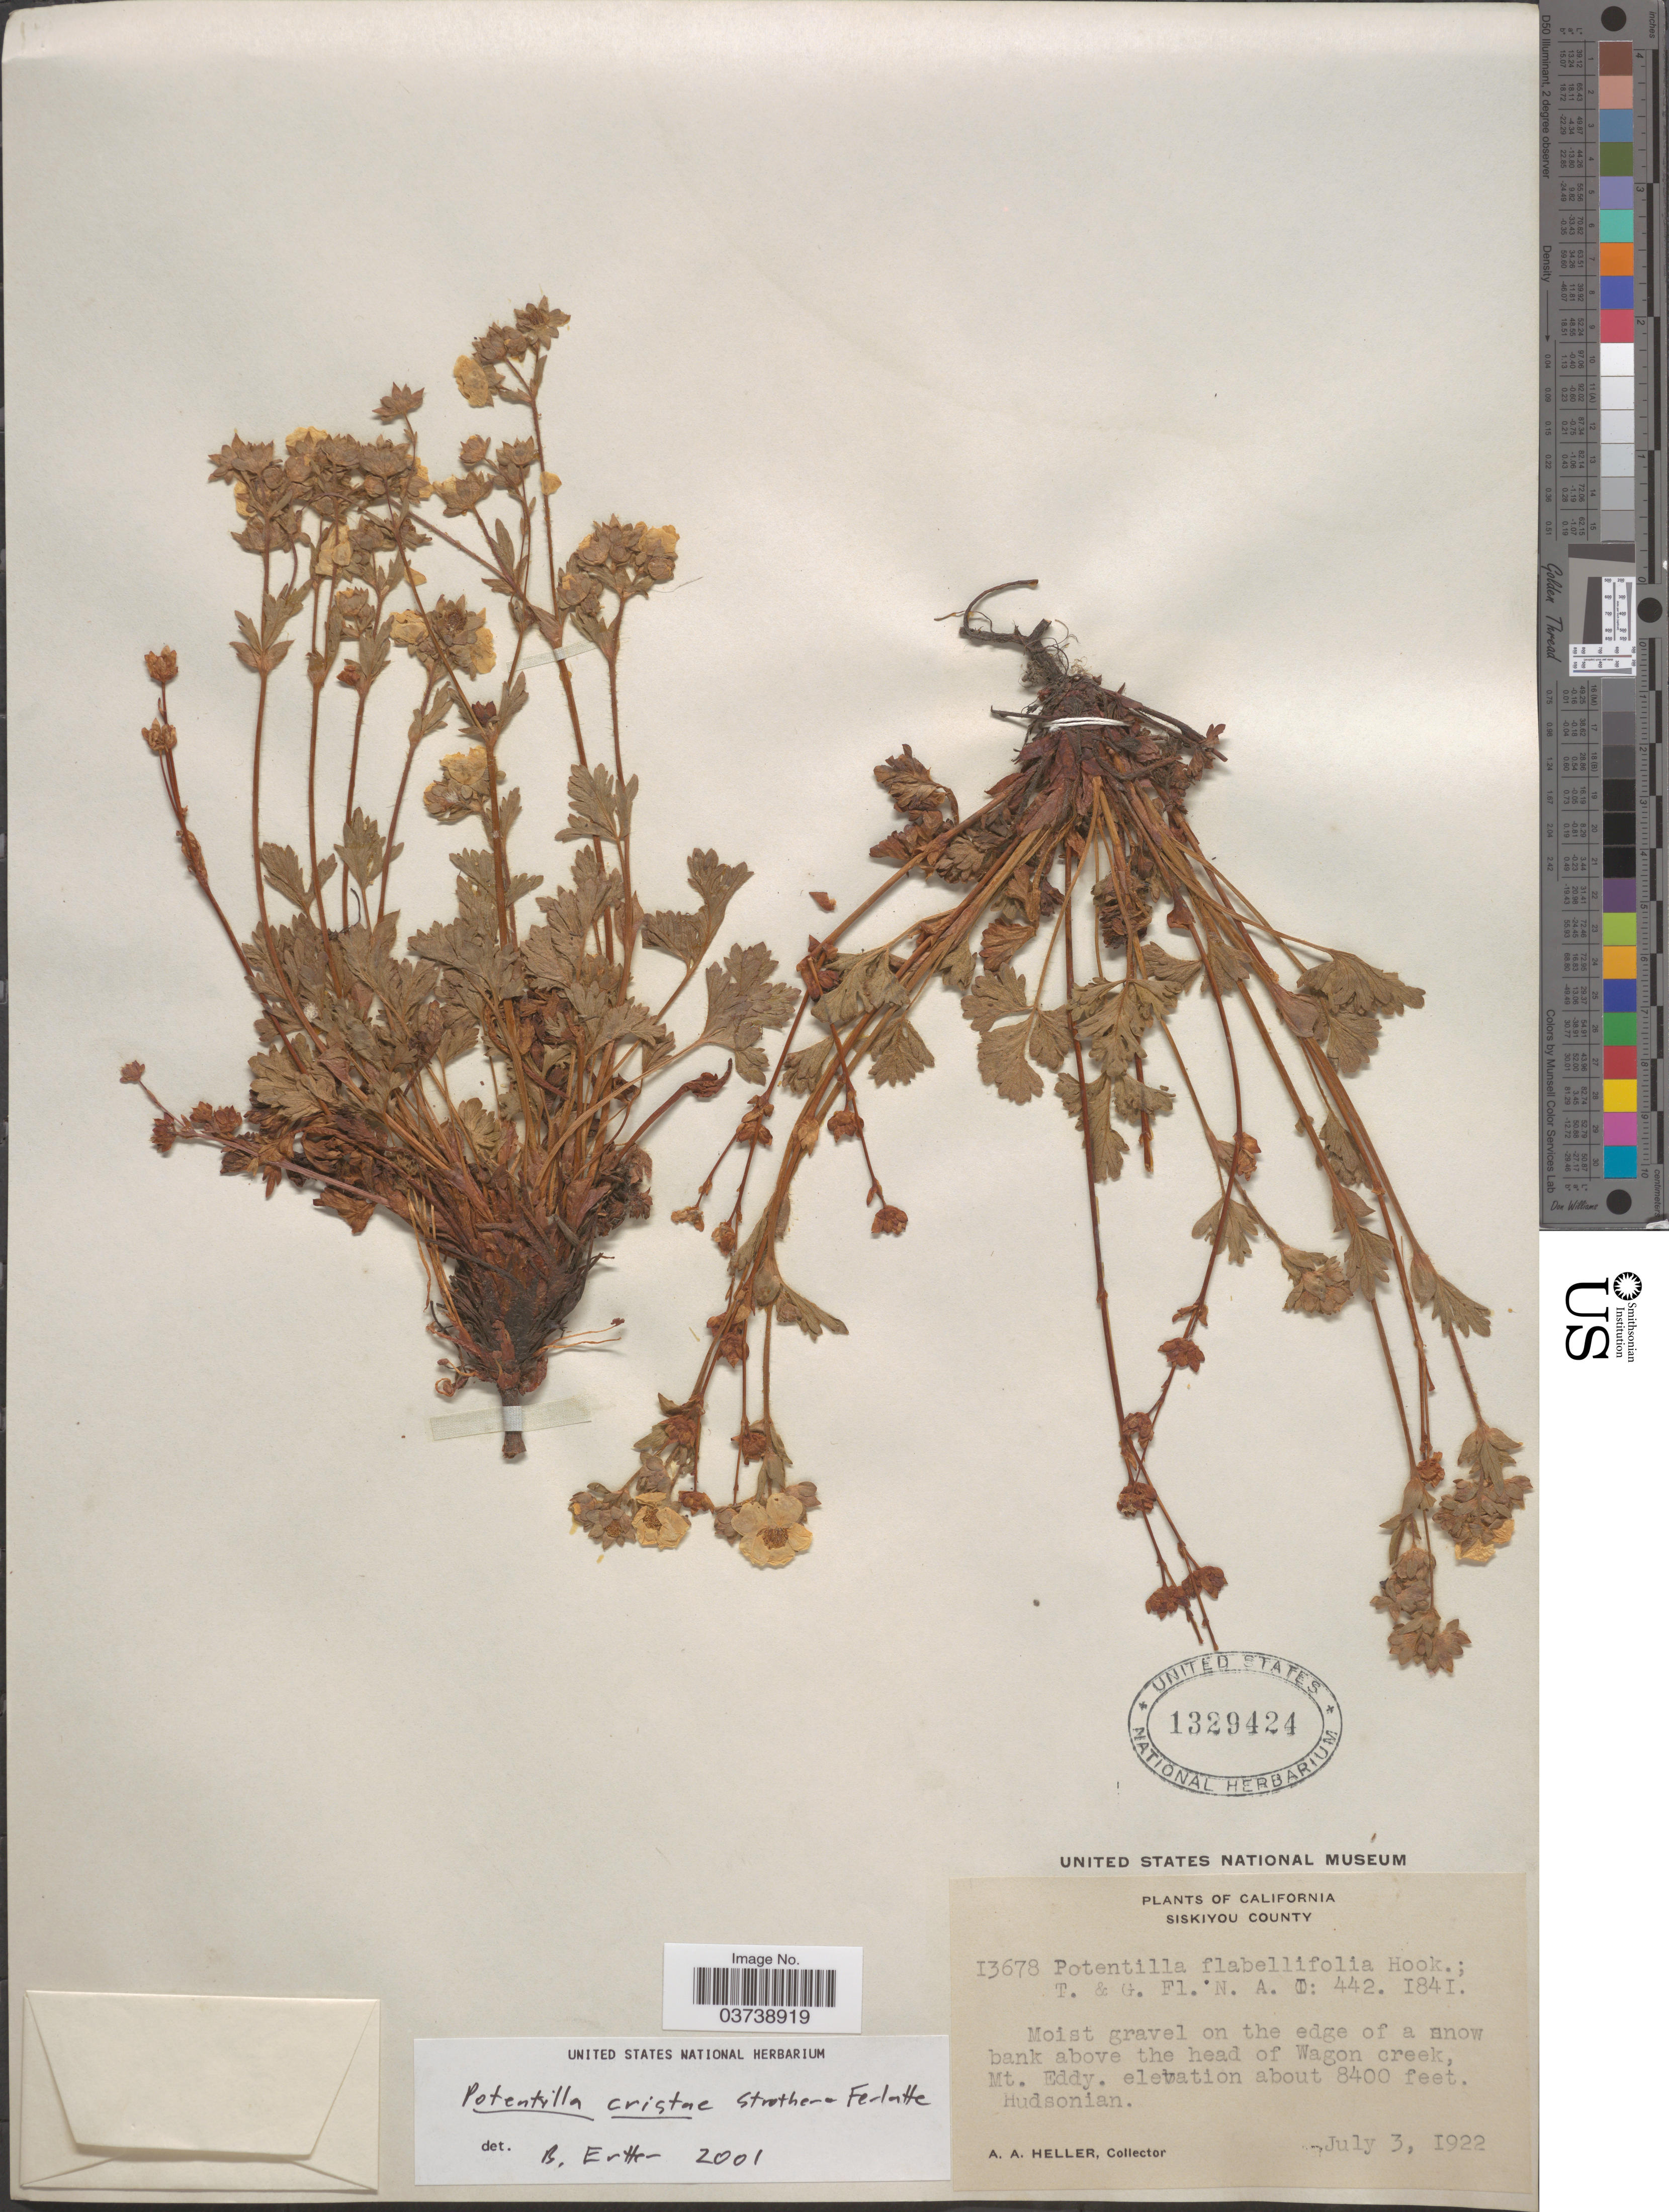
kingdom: Plantae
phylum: Tracheophyta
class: Magnoliopsida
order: Rosales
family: Rosaceae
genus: Potentilla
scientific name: Potentilla cristae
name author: Ferlatte & Strother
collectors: A. A. Heller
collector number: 13678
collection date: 1922-07-03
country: United States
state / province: California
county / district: Siskiyou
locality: Siskiyou County. On the edge of a snow bank above the head of Wagon creek, Mt. Eddy. Hudsonian.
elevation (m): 2560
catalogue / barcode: US 1329424